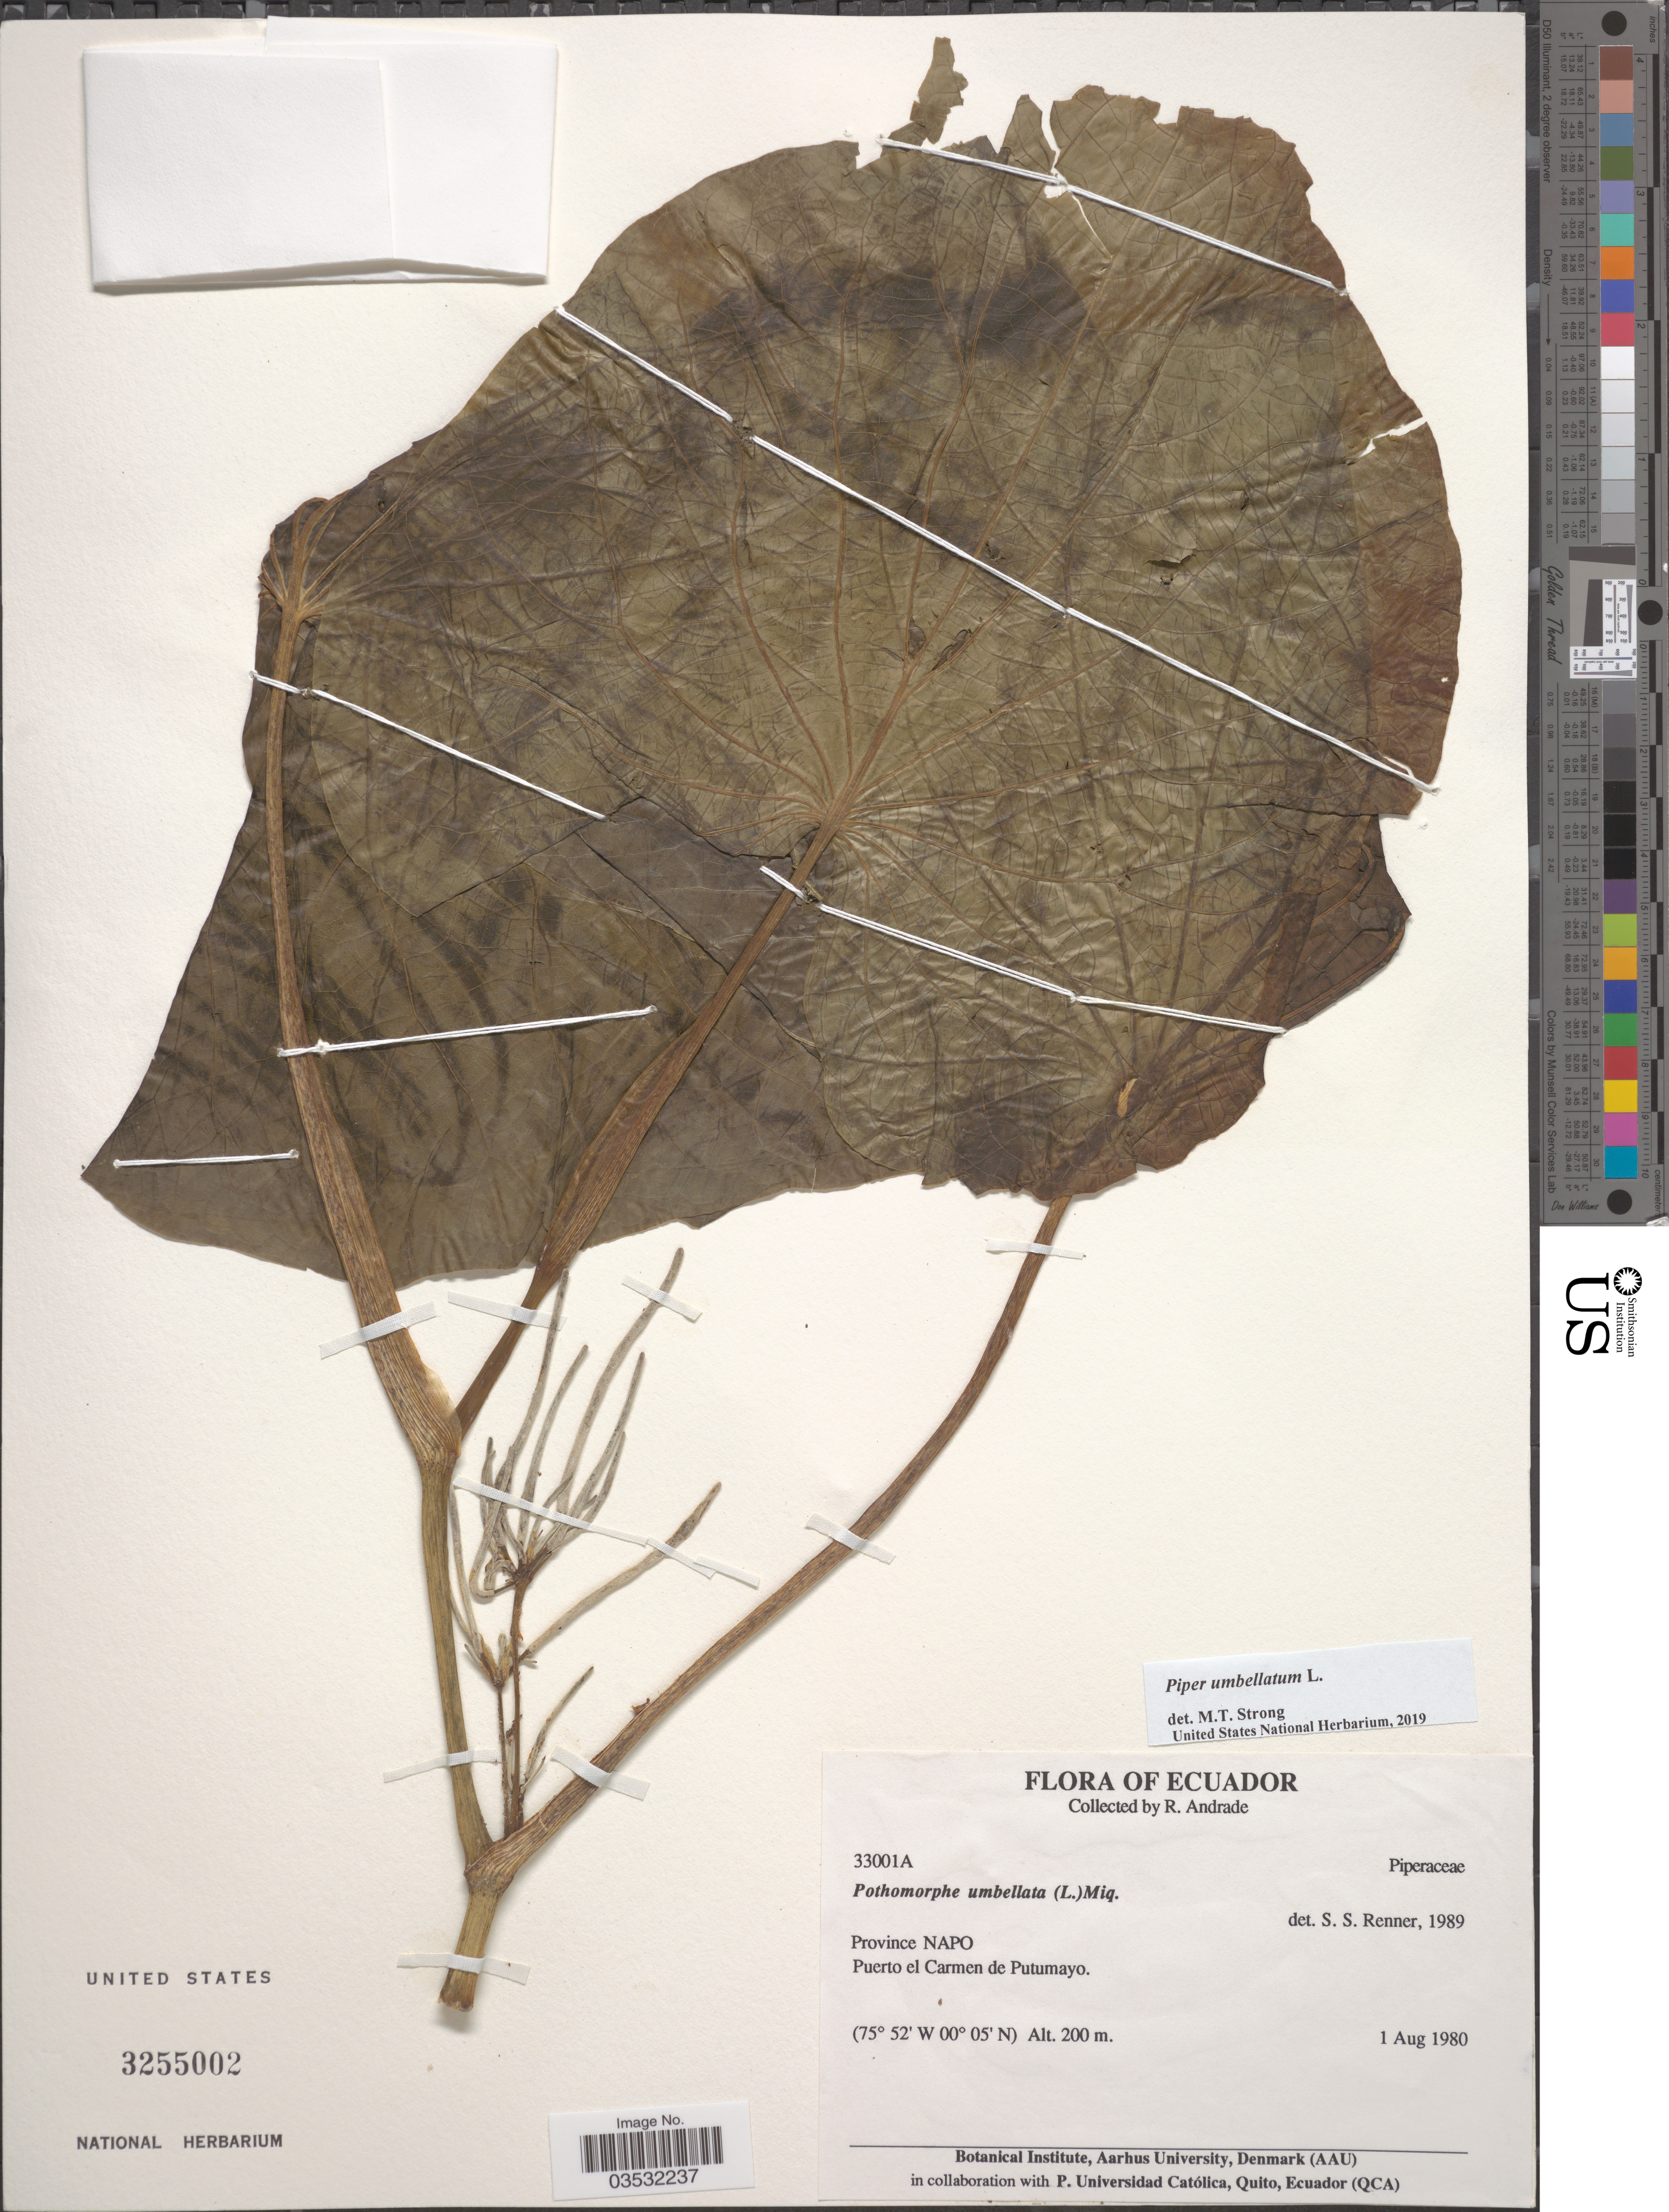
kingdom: Plantae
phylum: Tracheophyta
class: Magnoliopsida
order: Piperales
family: Piperaceae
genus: Piper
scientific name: Piper umbellatum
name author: L.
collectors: R. Andrade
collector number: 33001A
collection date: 1980-08-01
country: Ecuador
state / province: Napo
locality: Puerto el Carmen de Putumayo.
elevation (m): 200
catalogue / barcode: US 3255002